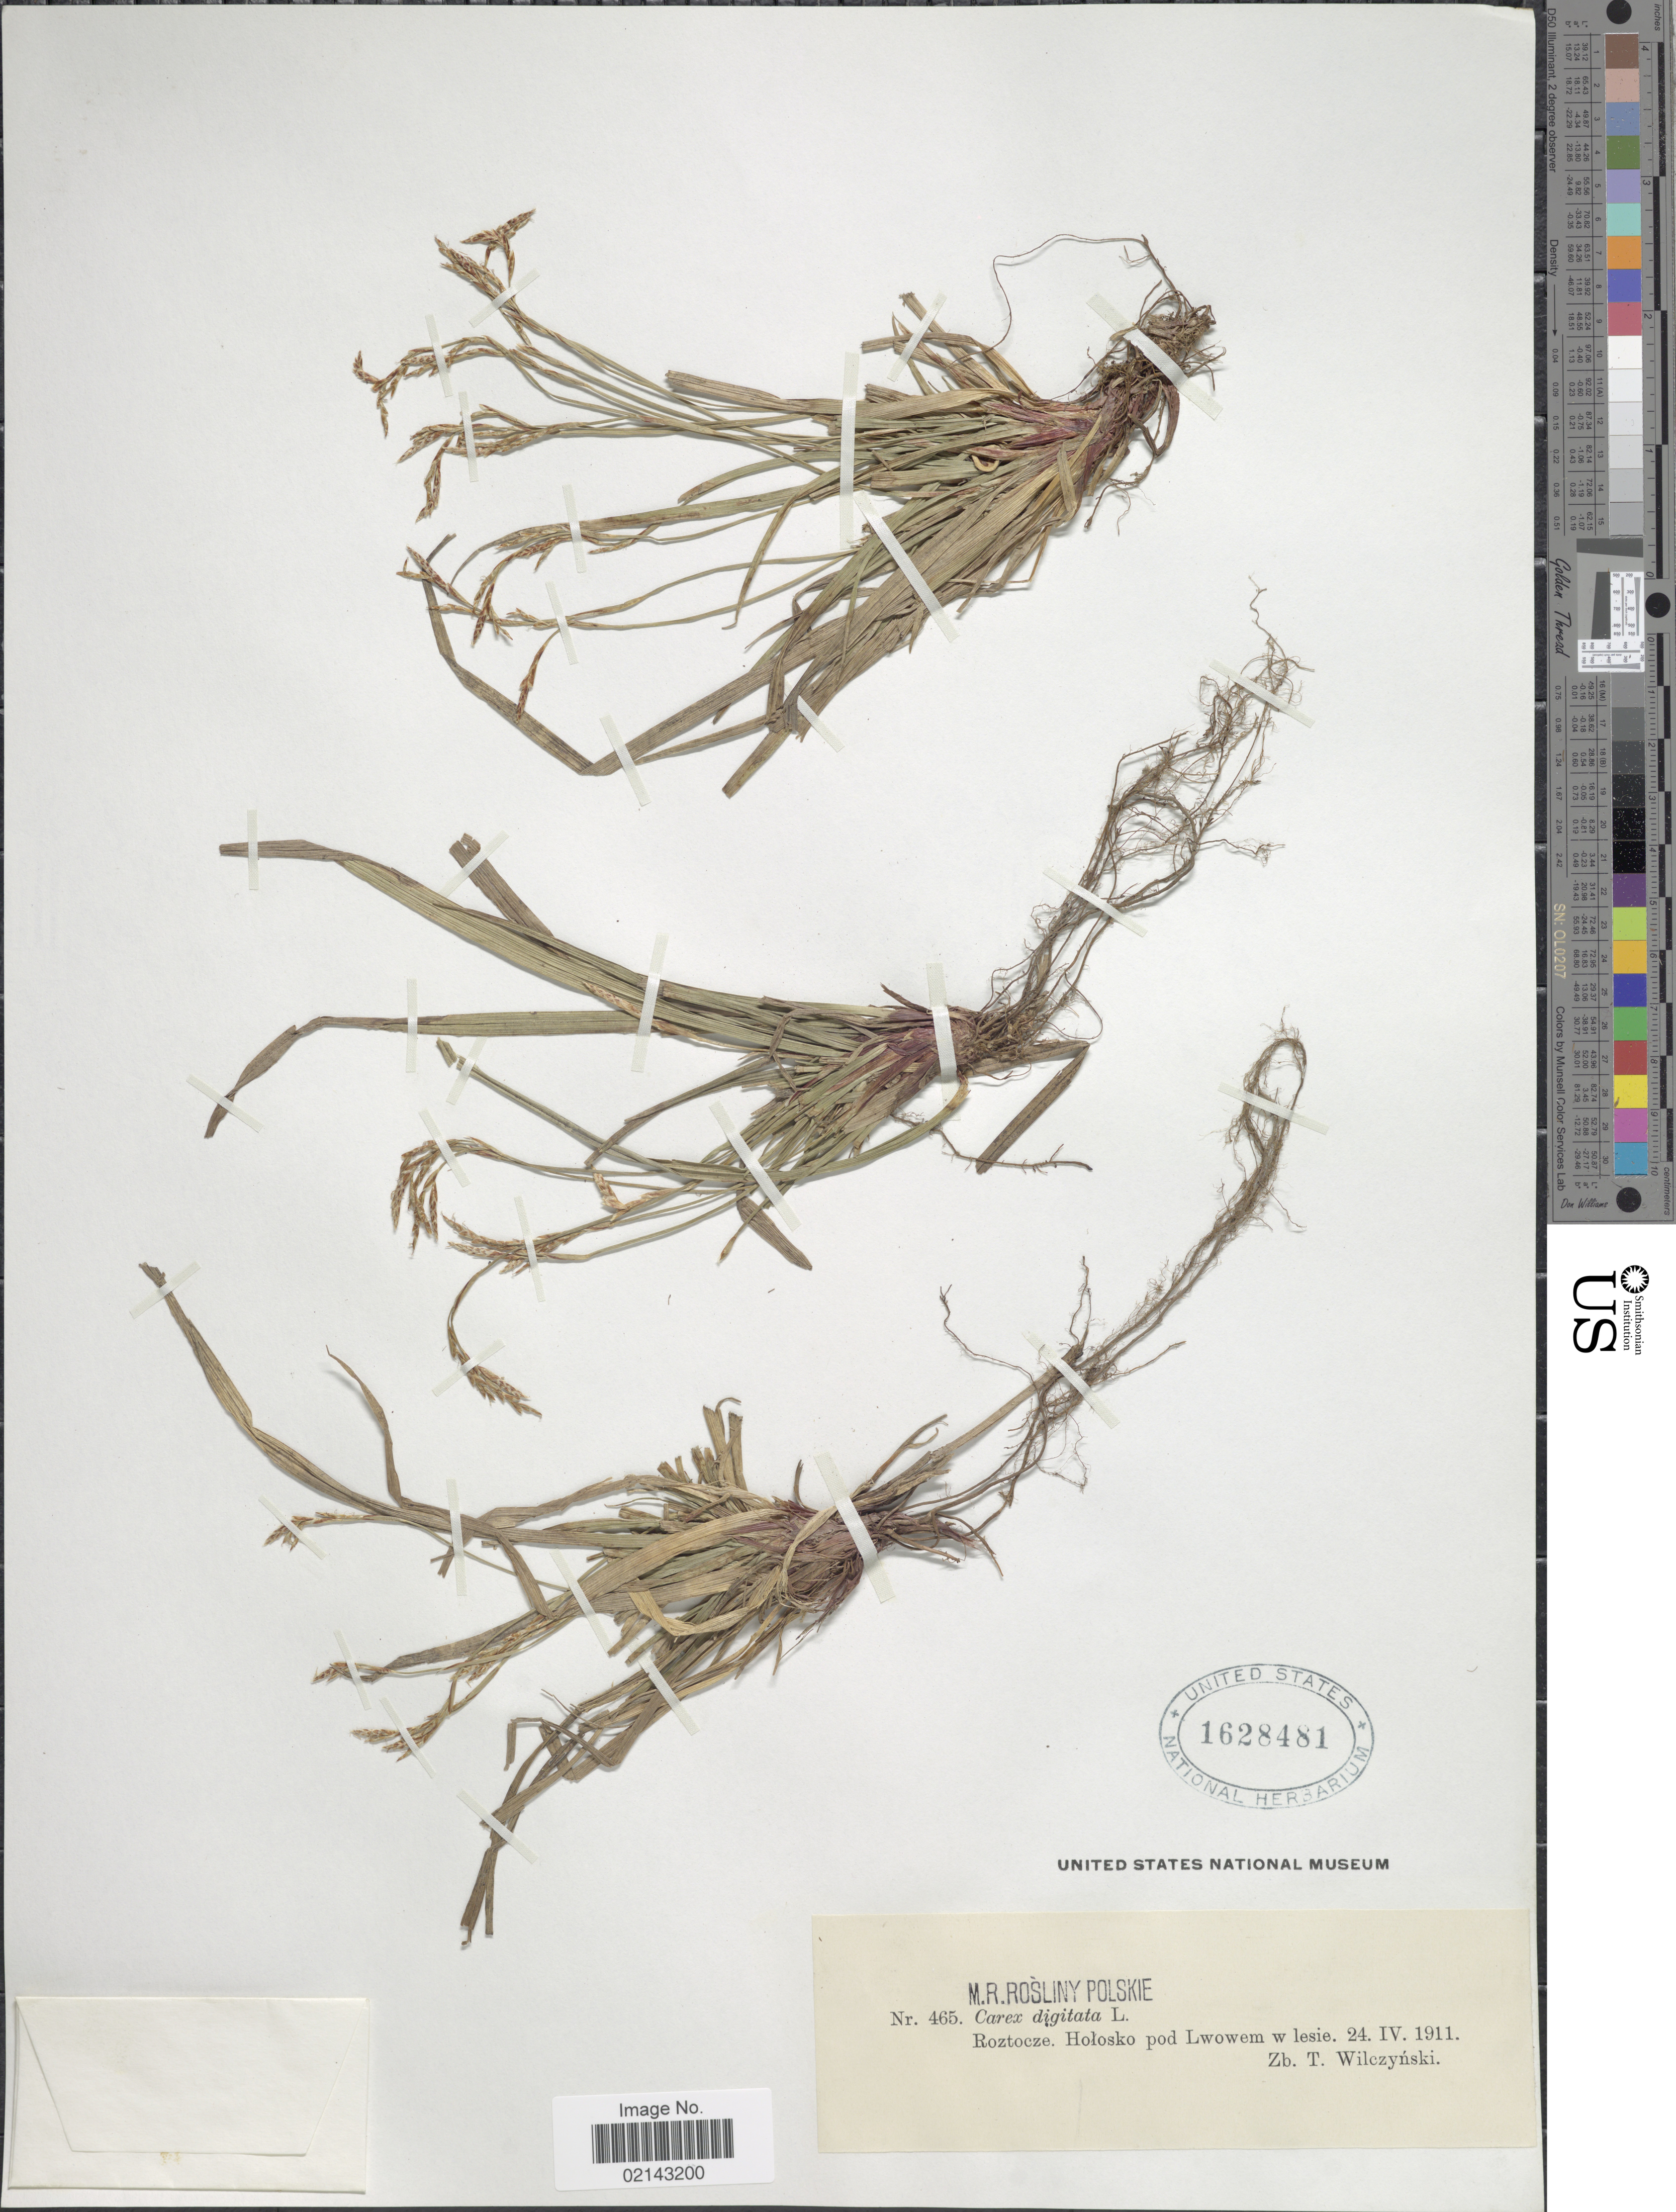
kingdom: Plantae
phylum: Tracheophyta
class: Liliopsida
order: Poales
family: Cyperaceae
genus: Carex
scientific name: Carex digitata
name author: L.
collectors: T. Wilczynski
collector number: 465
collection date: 1911-04-24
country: Ukraine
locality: Roztocze. Holosko pod Lwowem w lesie.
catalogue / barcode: US 1628481